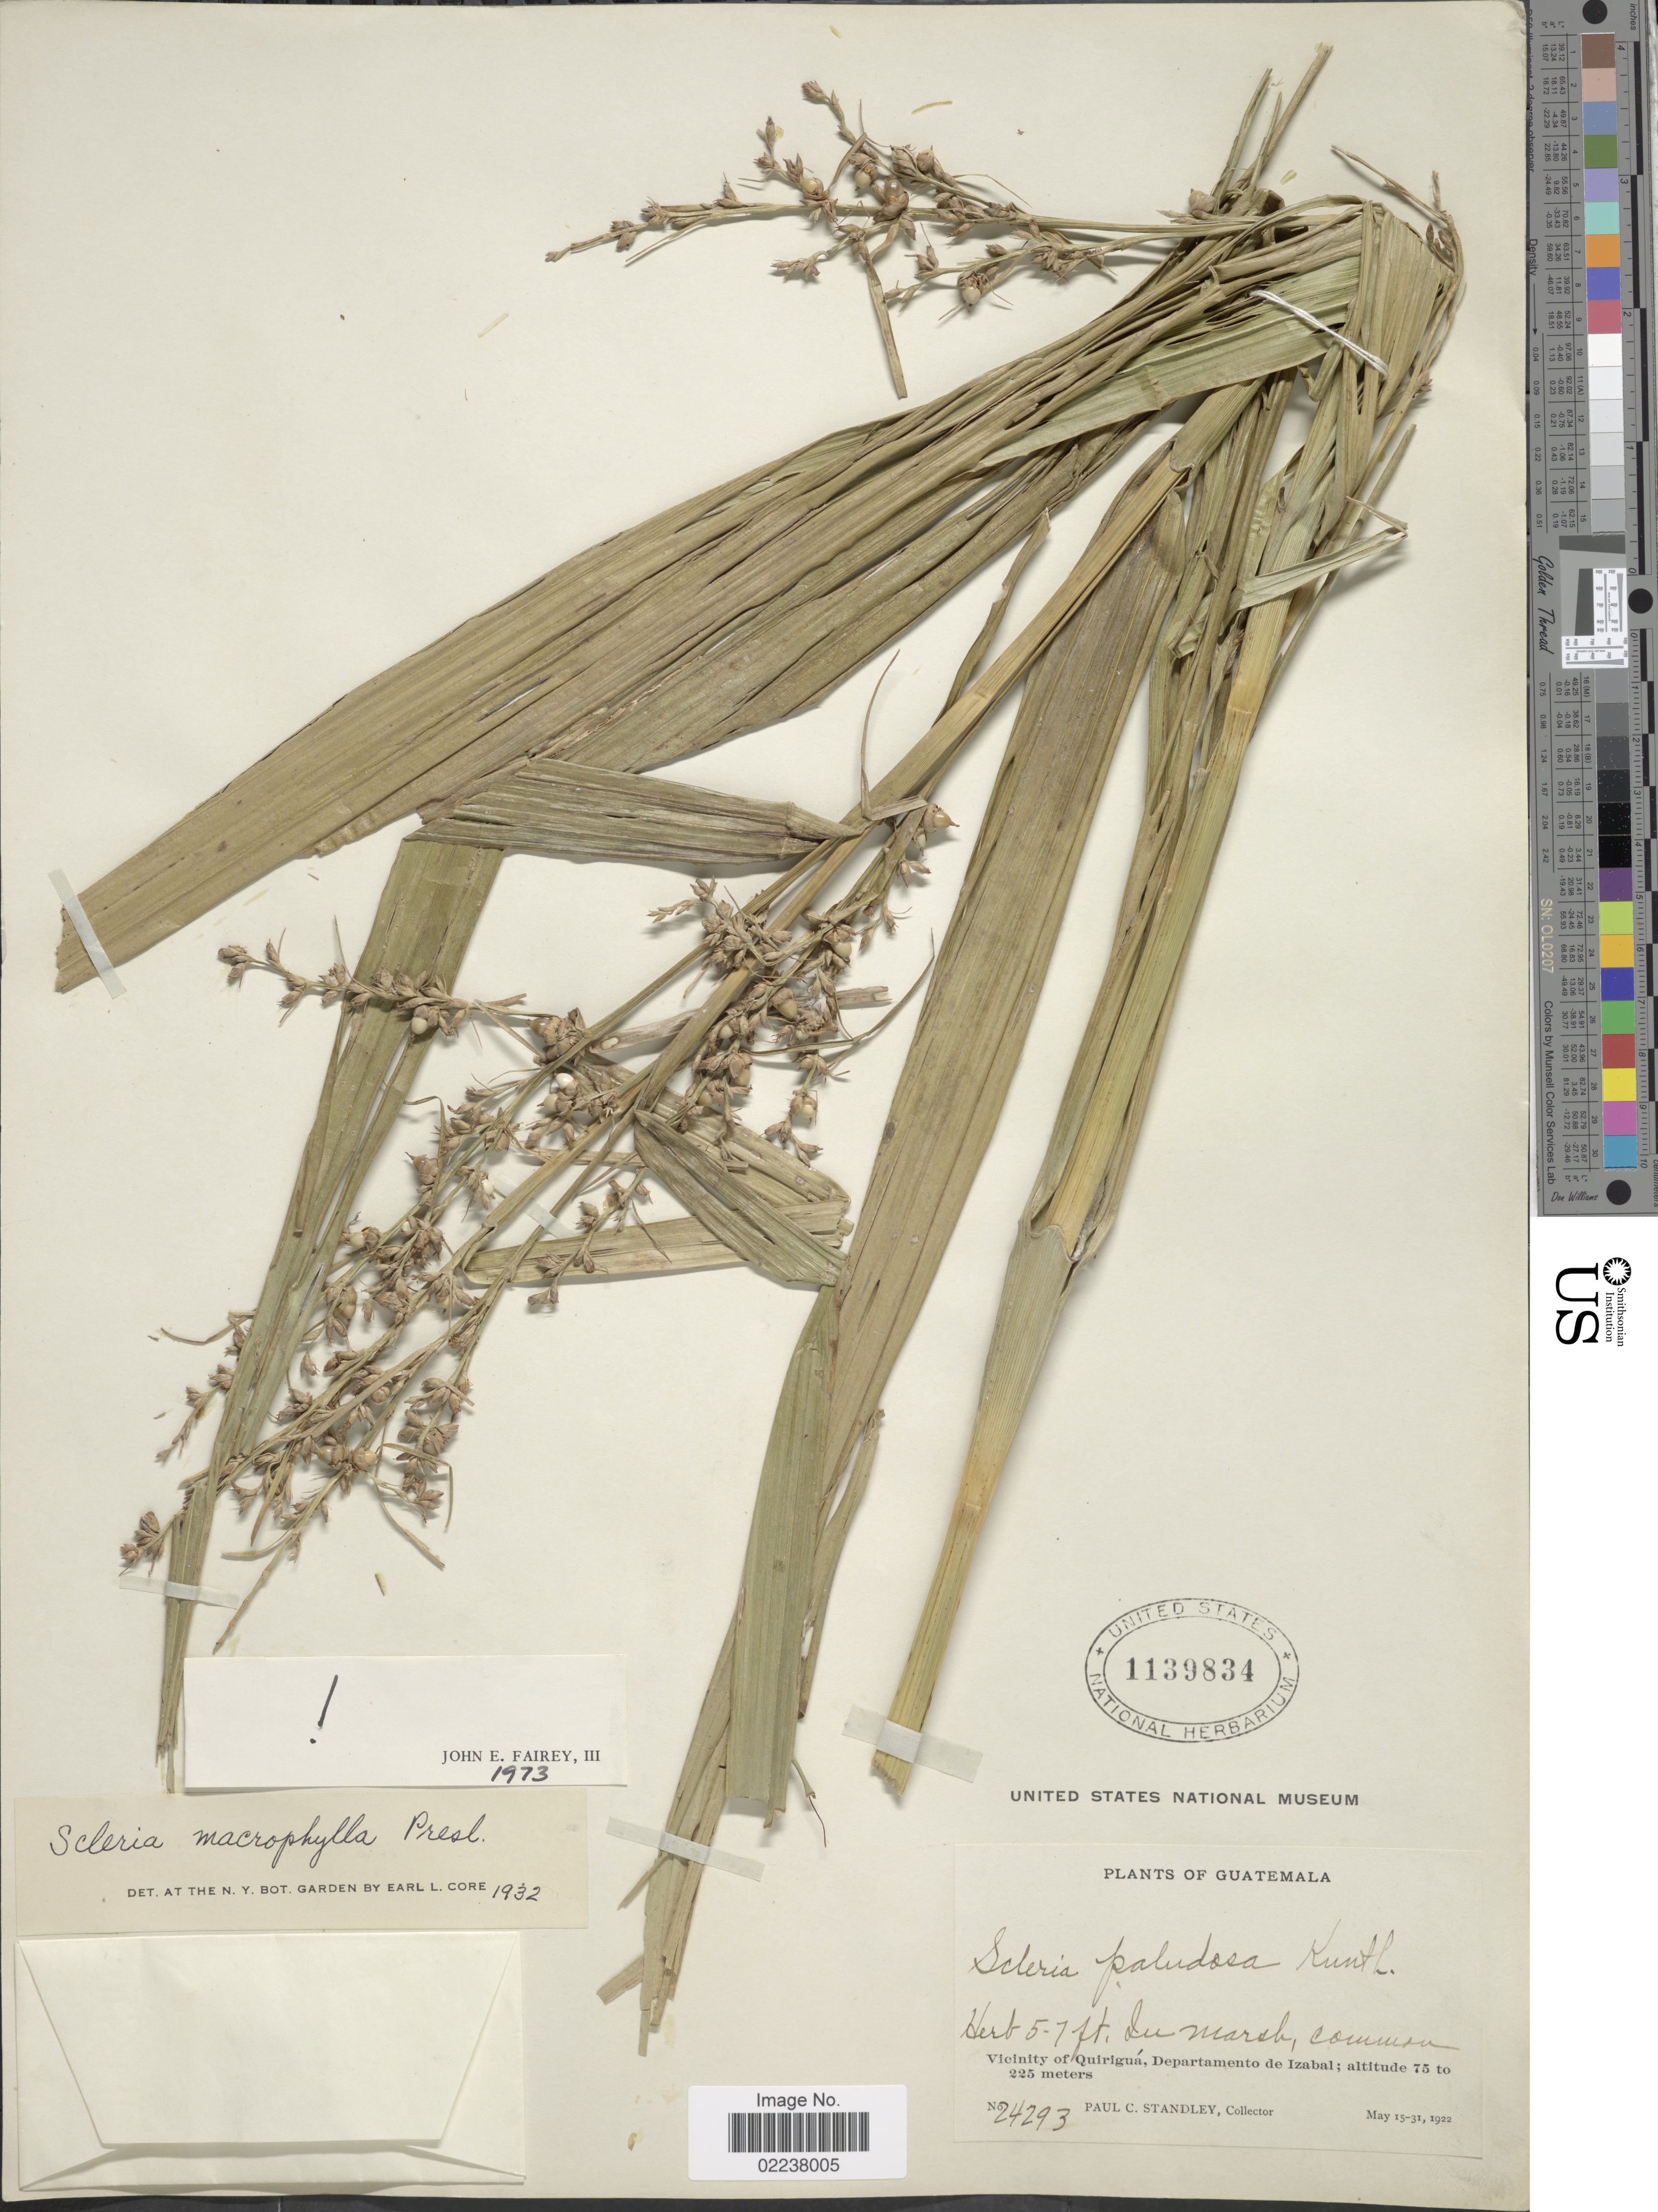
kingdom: Plantae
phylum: Tracheophyta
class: Liliopsida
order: Poales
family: Cyperaceae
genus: Scleria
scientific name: Scleria macrophylla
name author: J. Presl & C. Presl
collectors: P. C. Standley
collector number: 24293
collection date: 1922-05-15/1922-05-31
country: Guatemala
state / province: Izabal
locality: Vicinity of Quirigan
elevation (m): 75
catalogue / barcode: US 1139834